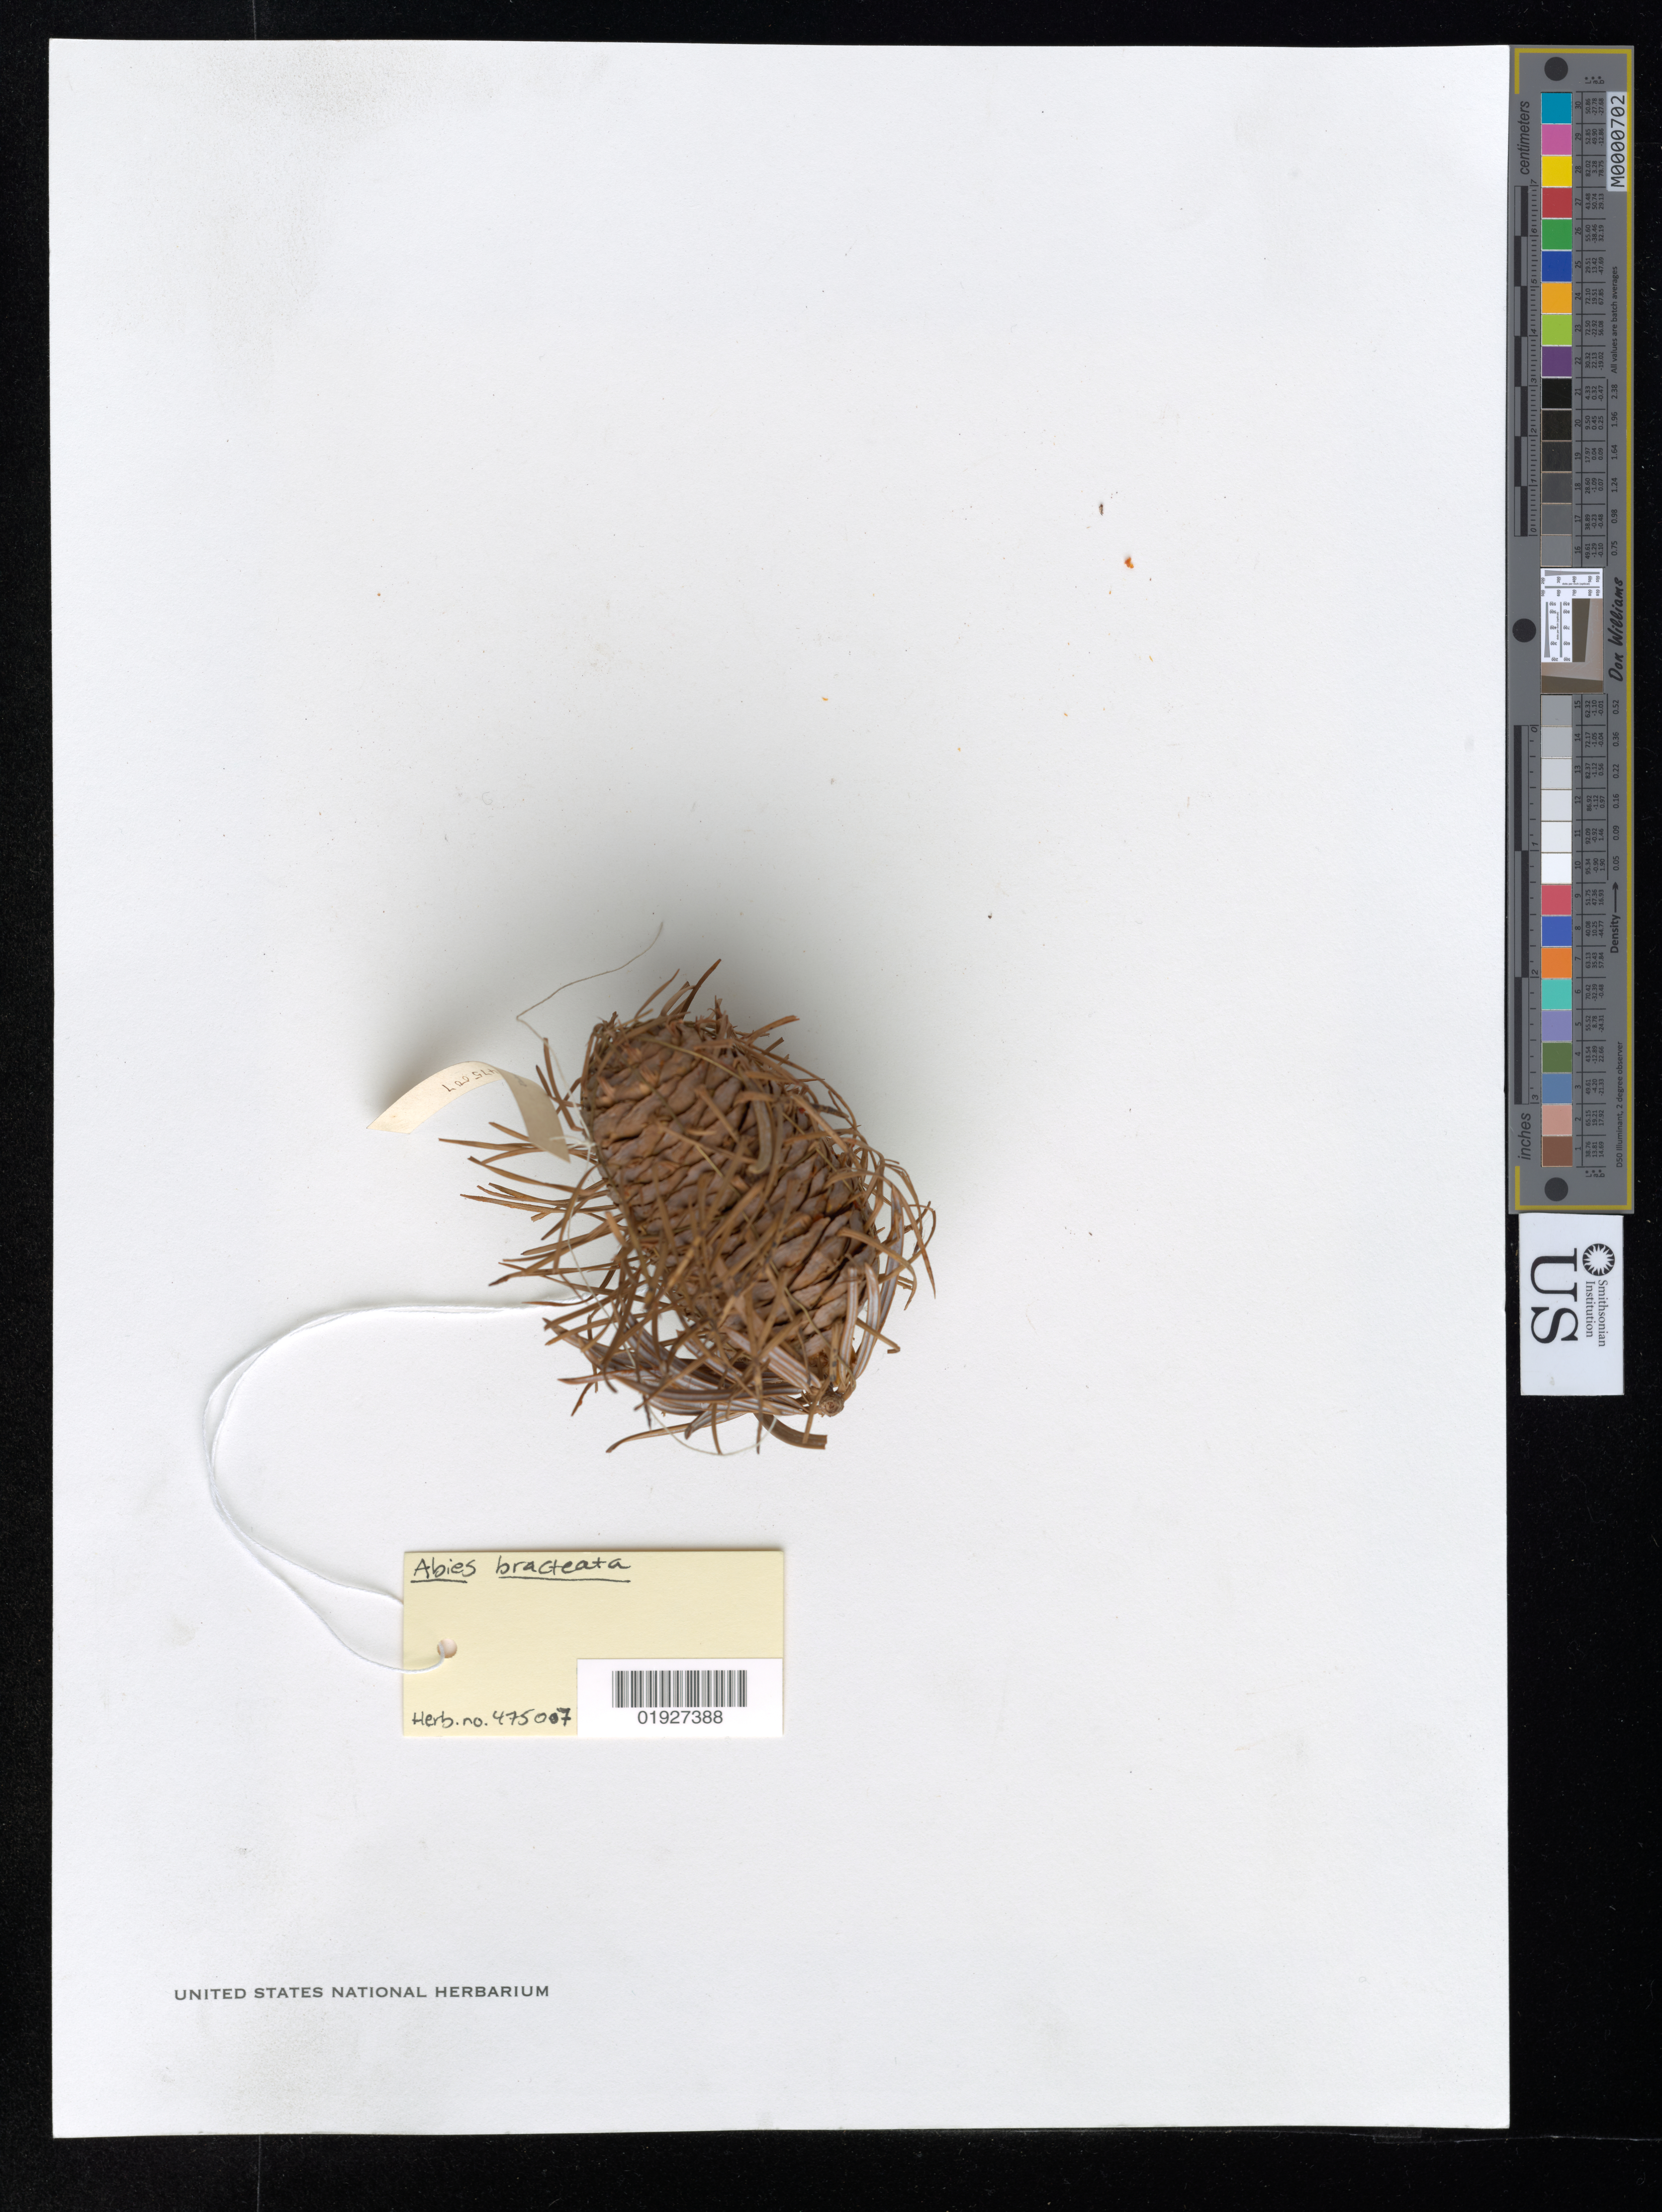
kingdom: Plantae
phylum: Tracheophyta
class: Pinopsida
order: Pinales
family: Pinaceae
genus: Abies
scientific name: Abies bracteata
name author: (D. Don) Poit.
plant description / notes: Herb. no. 475007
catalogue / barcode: US 475007